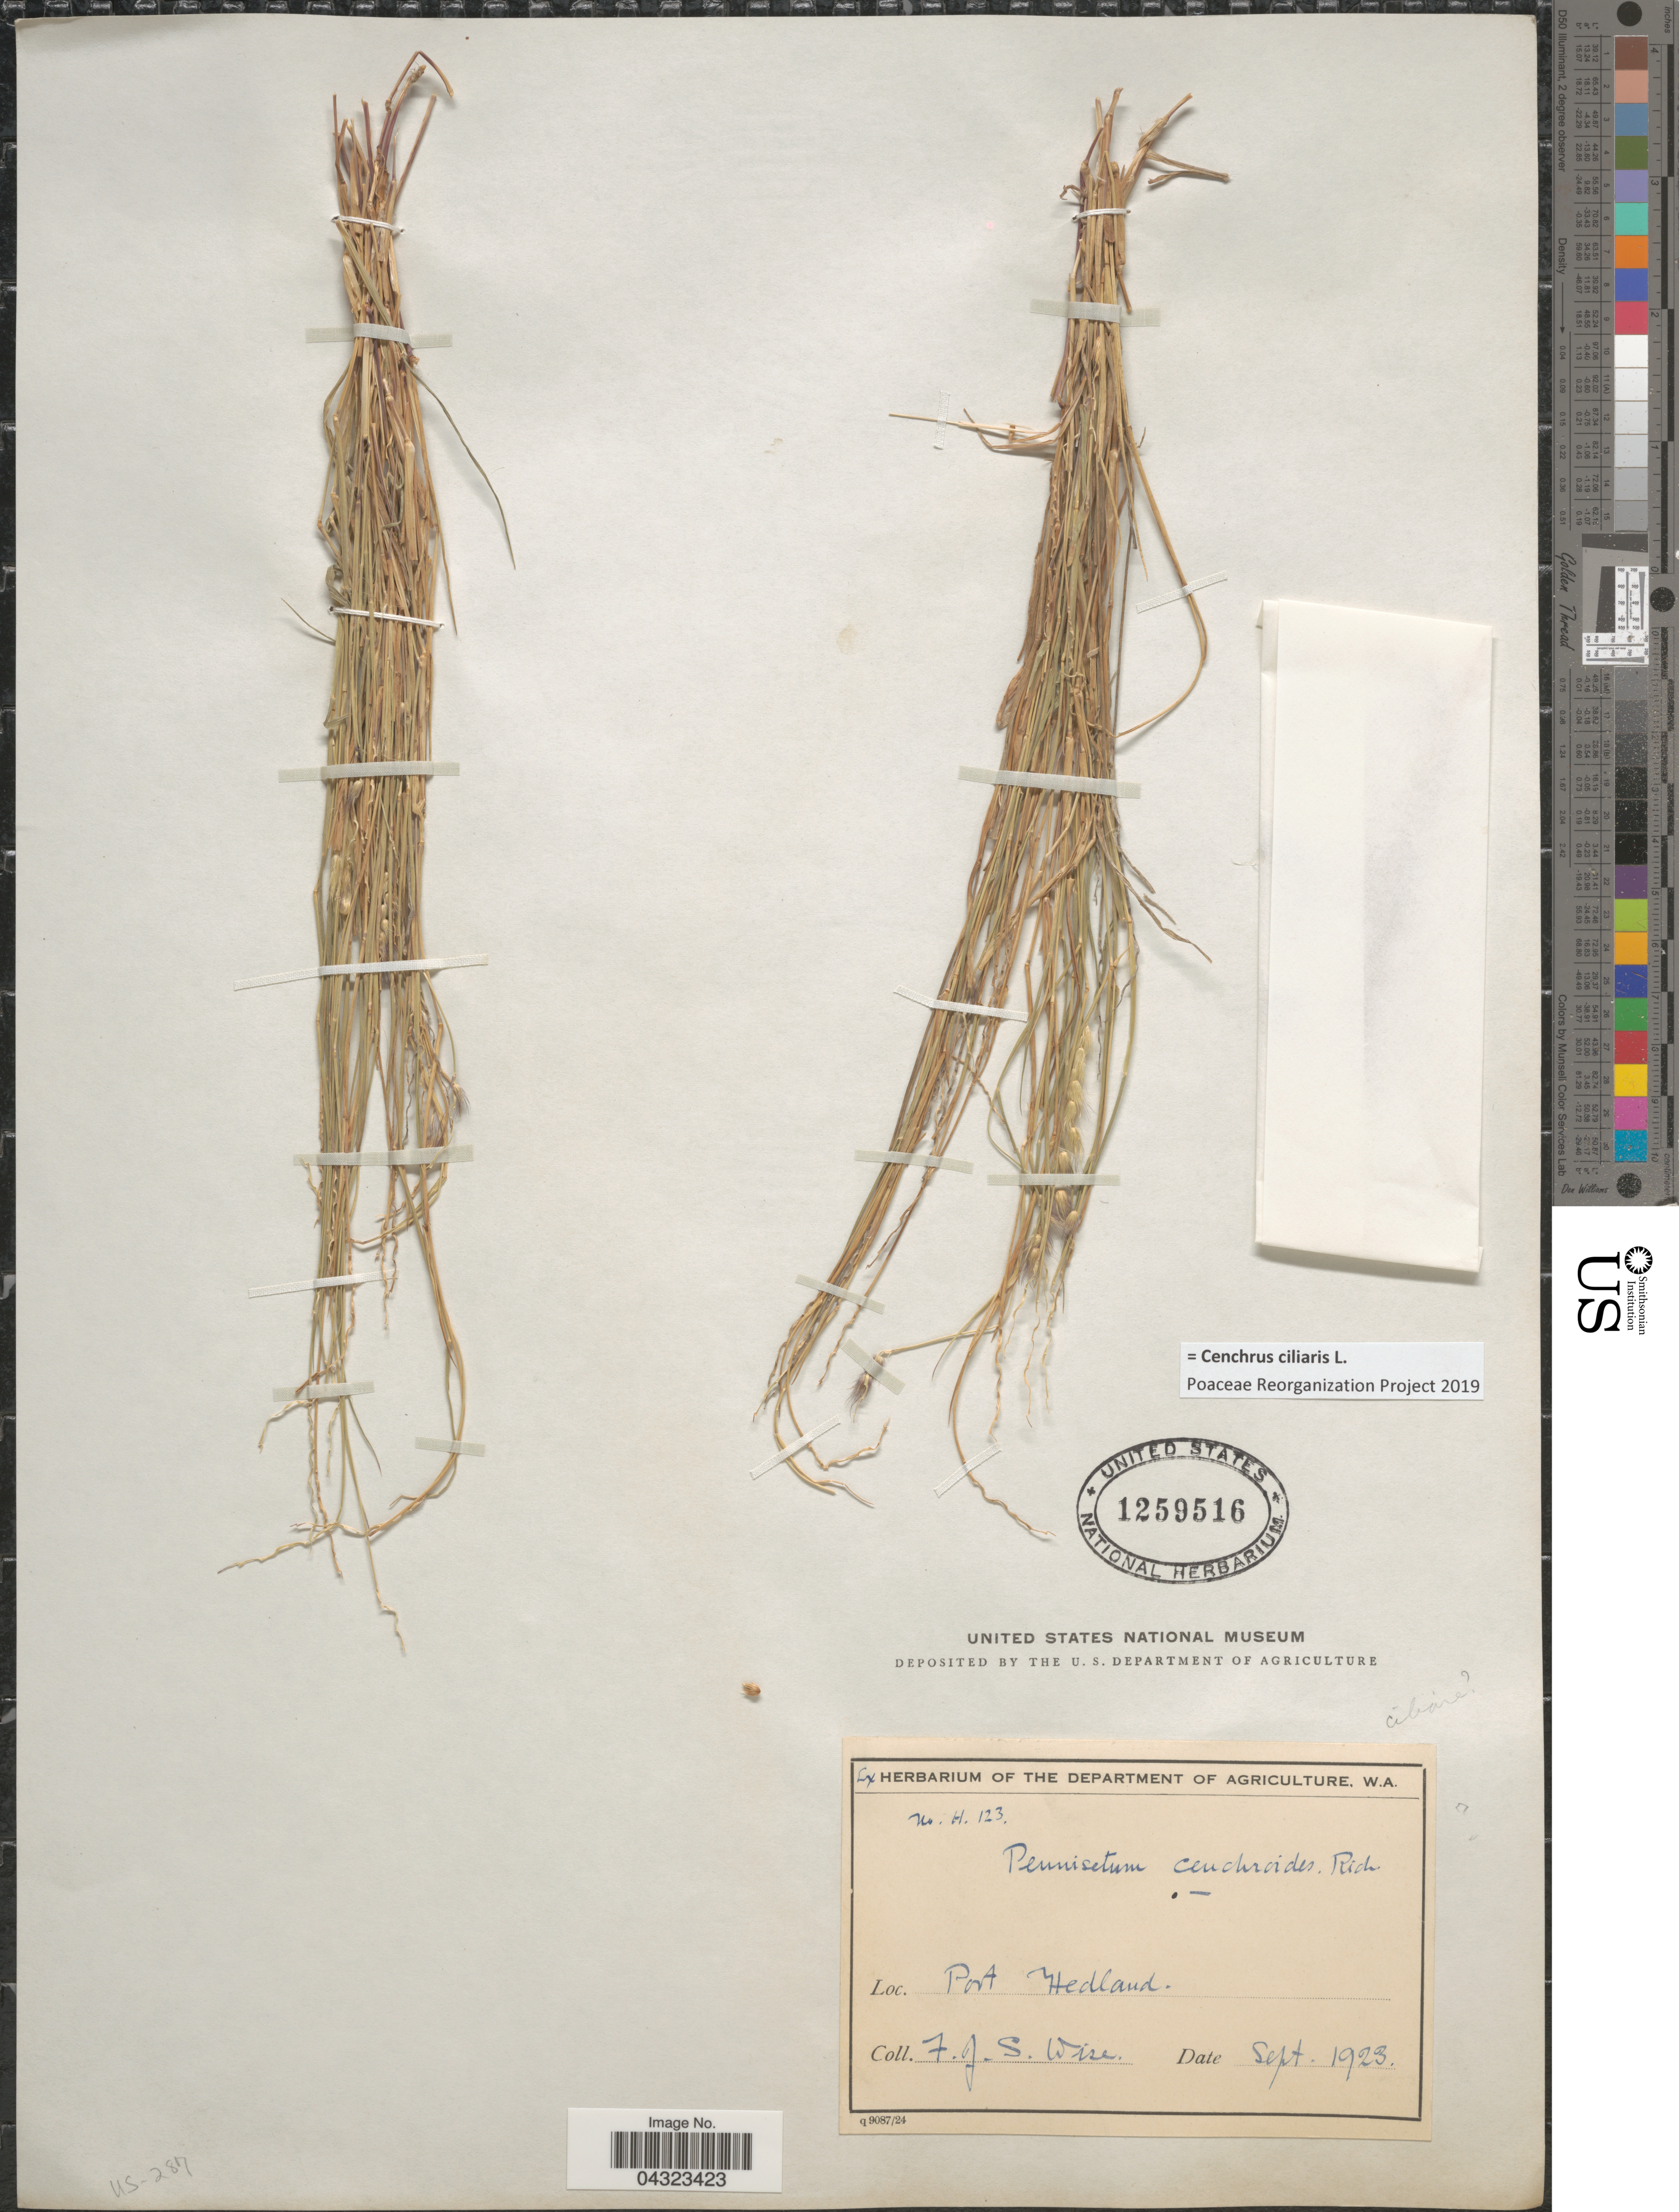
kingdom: Plantae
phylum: Tracheophyta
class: Liliopsida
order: Poales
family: Poaceae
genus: Cenchrus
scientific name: Cenchrus ciliaris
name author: L.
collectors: F. Wise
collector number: H123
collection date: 1923-09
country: Australia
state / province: Western Australia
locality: Port Hedland.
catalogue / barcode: US 1259516